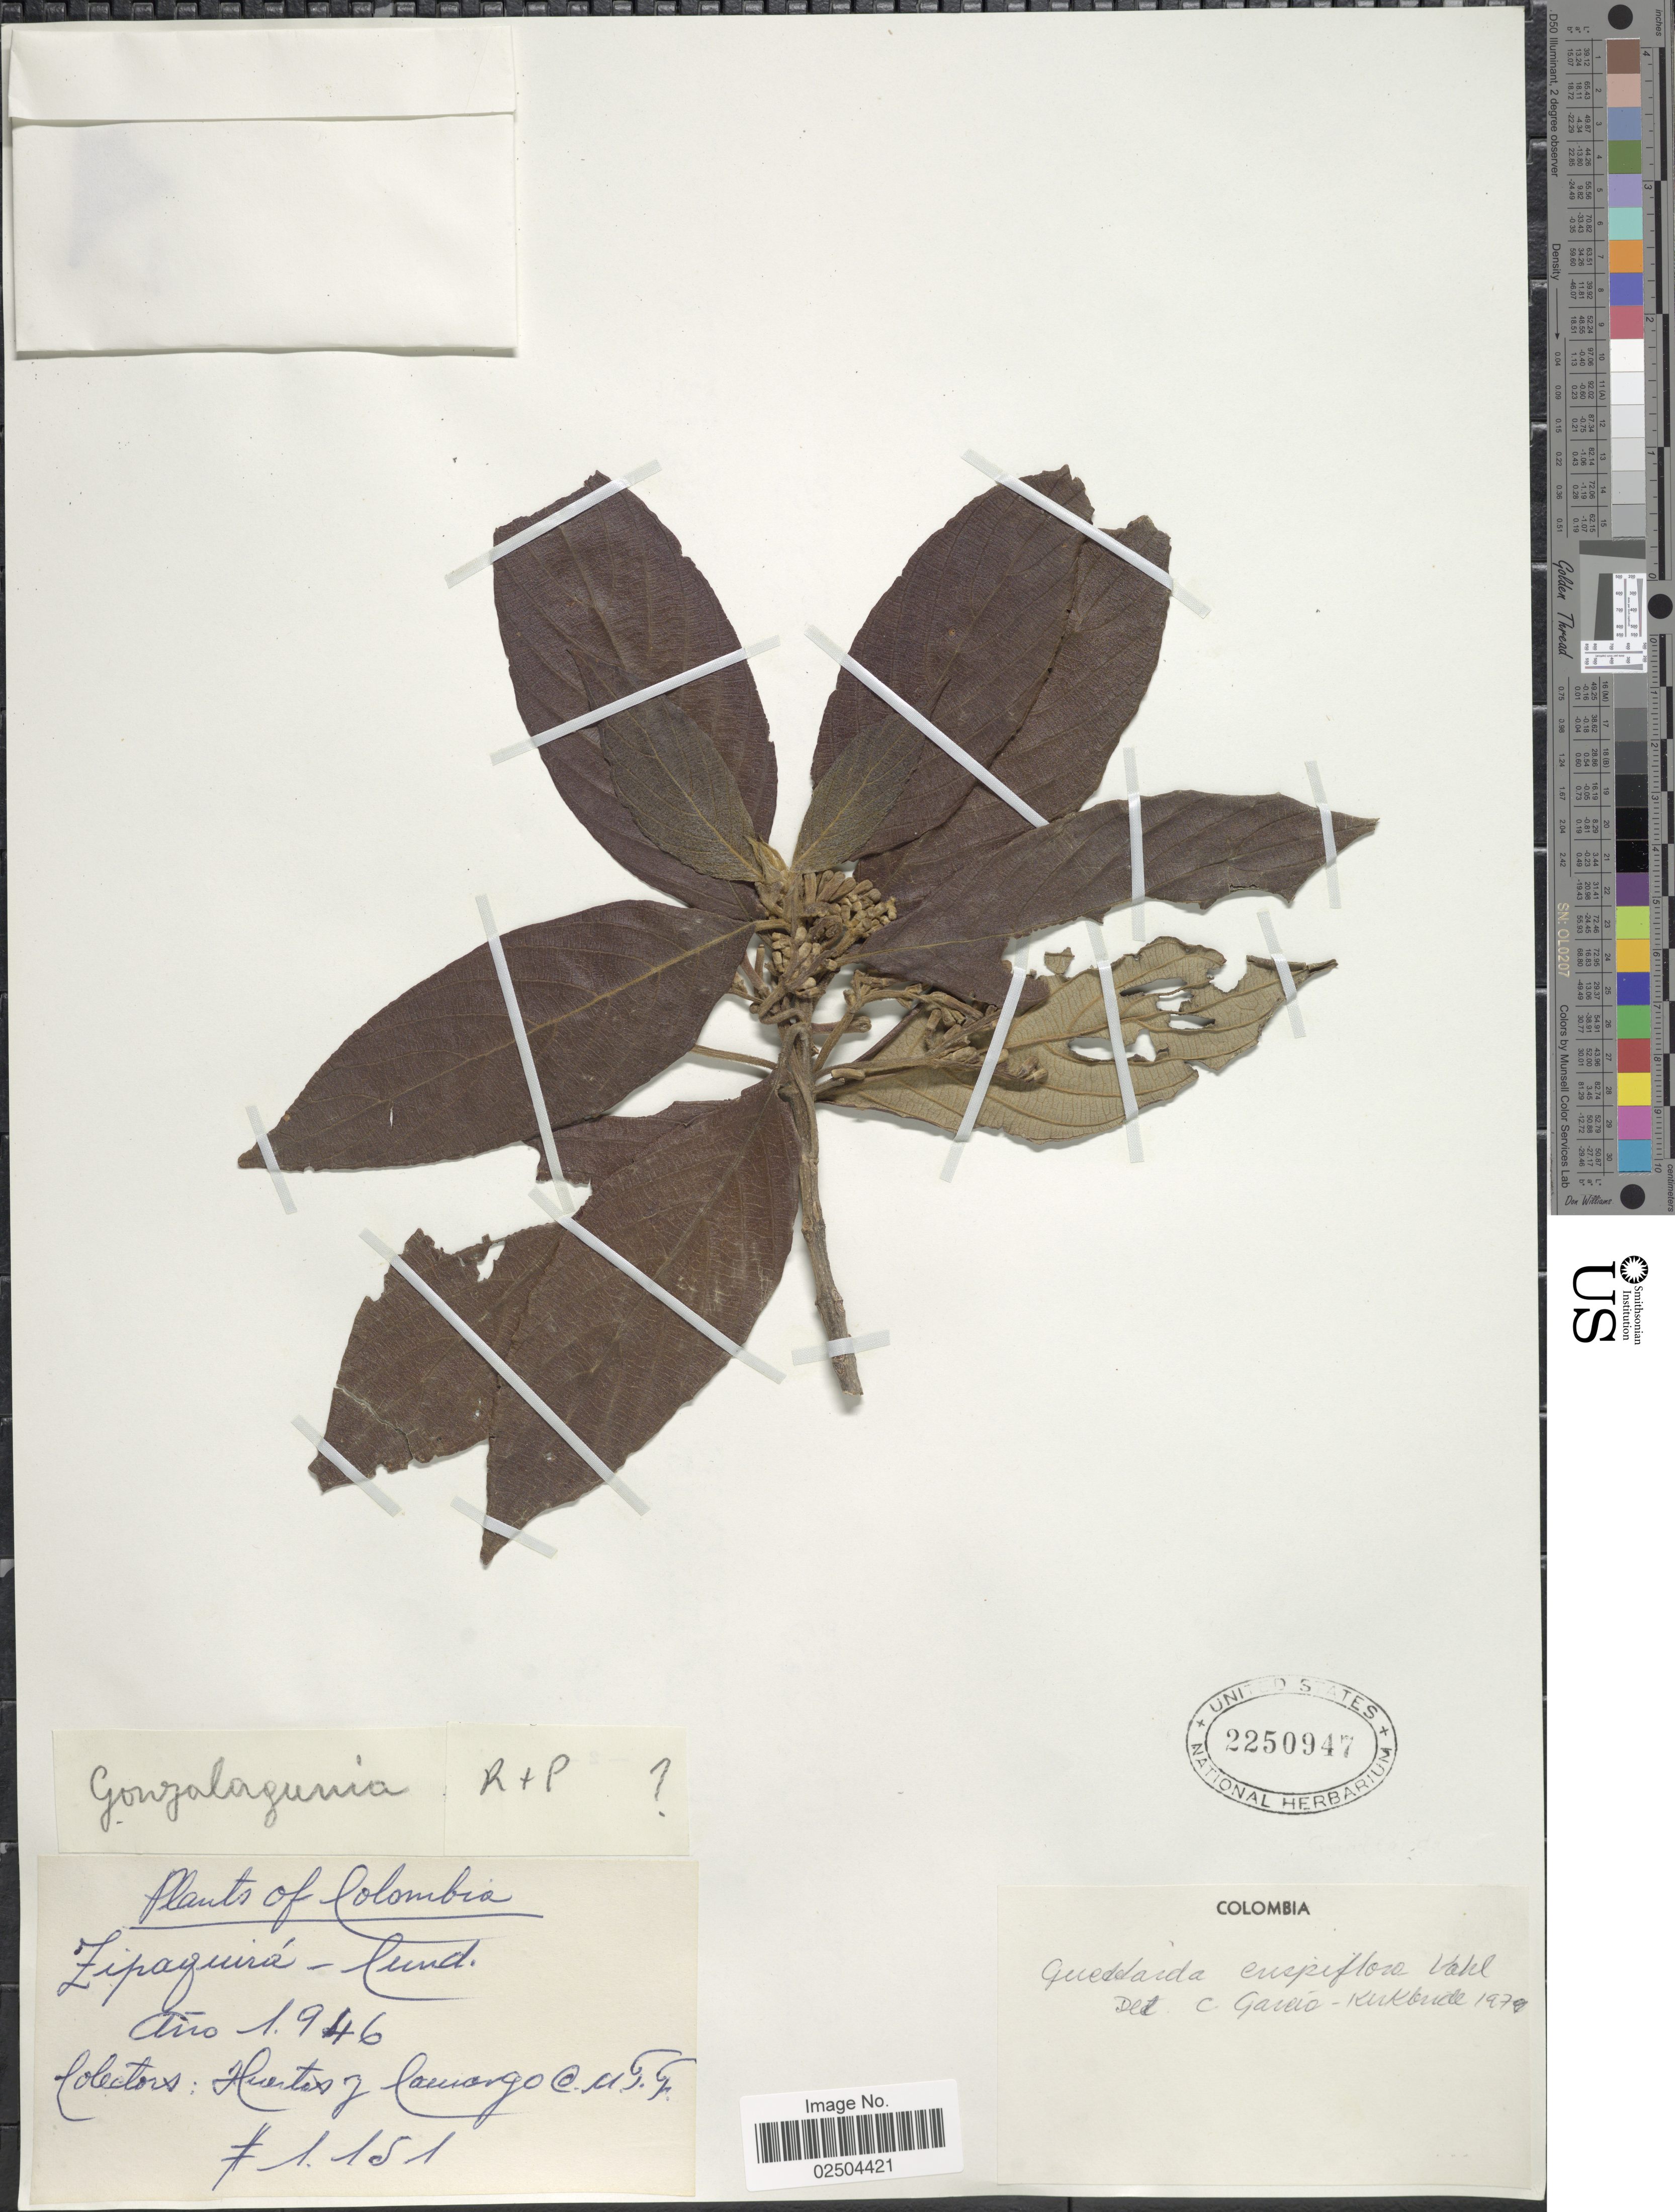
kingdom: Plantae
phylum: Tracheophyta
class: Magnoliopsida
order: Gentianales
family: Rubiaceae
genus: Guettarda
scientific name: Guettarda crispiflora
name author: Vahl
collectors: Huertes & -. Camargo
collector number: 1151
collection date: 1946-01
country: Colombia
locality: Zipaquira, Lund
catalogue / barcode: US 2250947